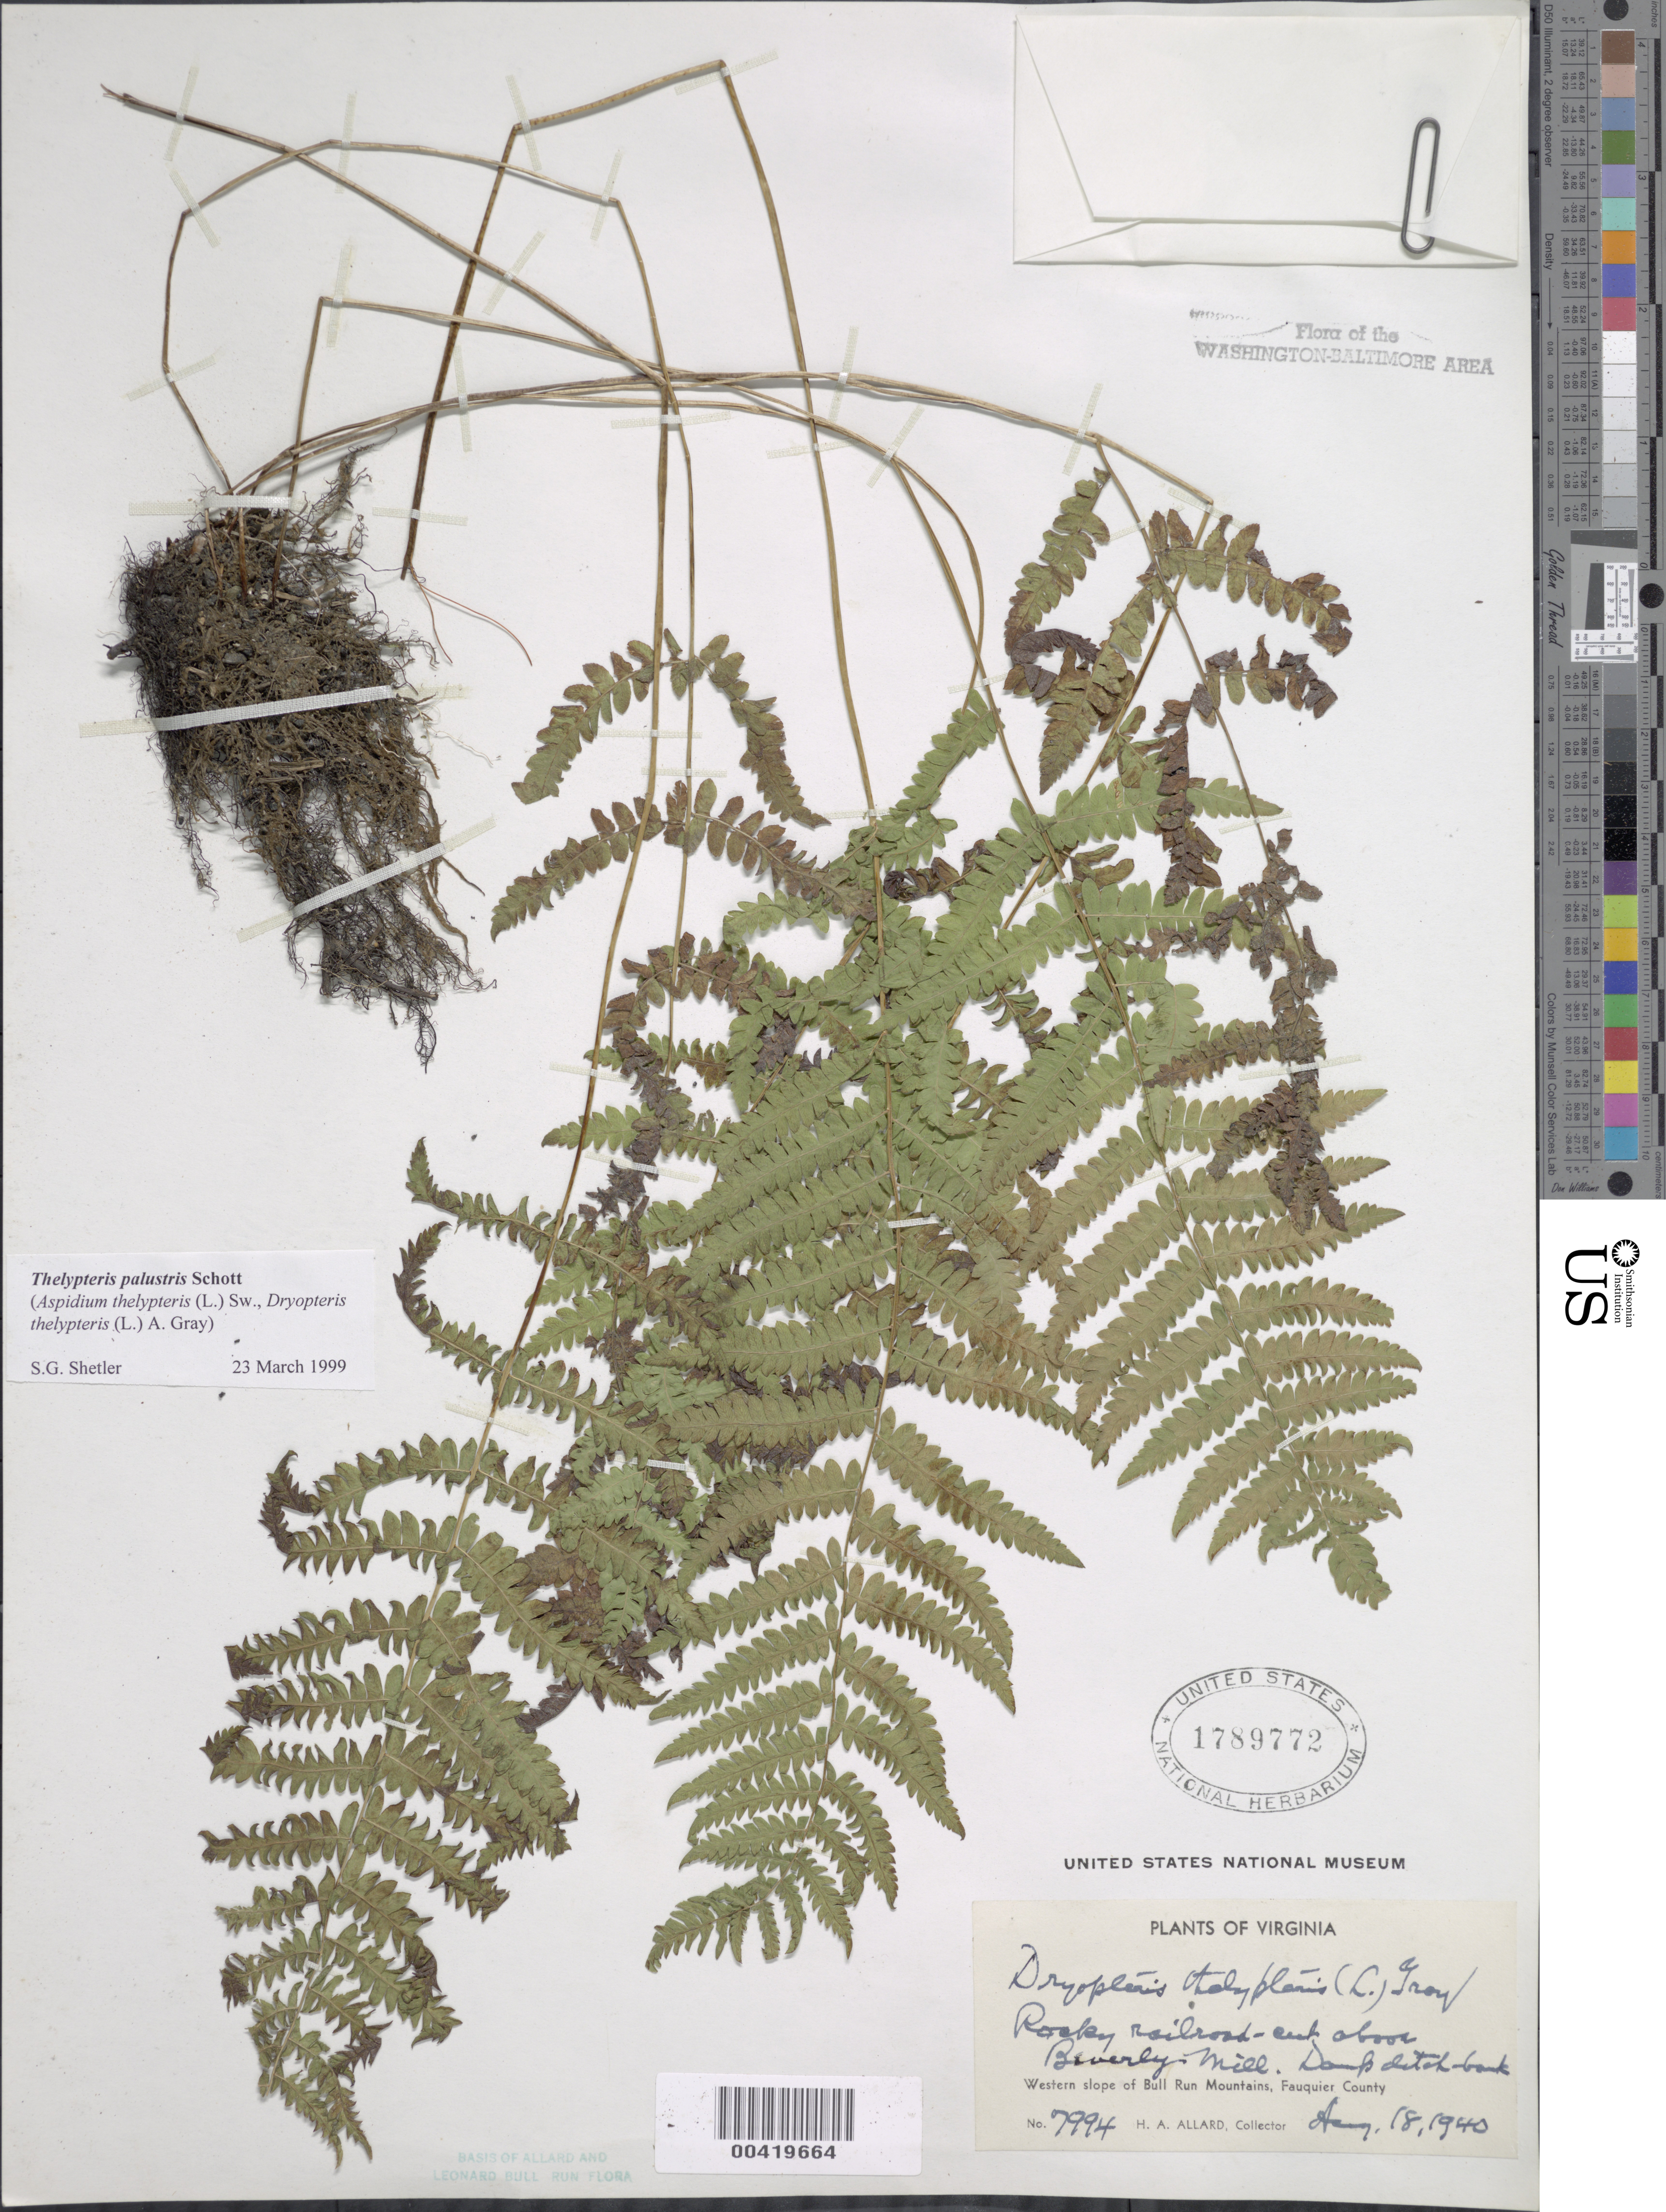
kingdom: Plantae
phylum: Tracheophyta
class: Polypodiopsida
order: Polypodiales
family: Thelypteridaceae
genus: Thelypteris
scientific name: Thelypteris palustris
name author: (Salisb.) Schott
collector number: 7994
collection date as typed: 18 Aug 1940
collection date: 1940-08-18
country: United States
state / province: Virginia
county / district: Fauquier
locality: Above Beverly Mill, western slope of Bull Run Mountains Bull Run Mts.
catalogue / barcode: US 1789772